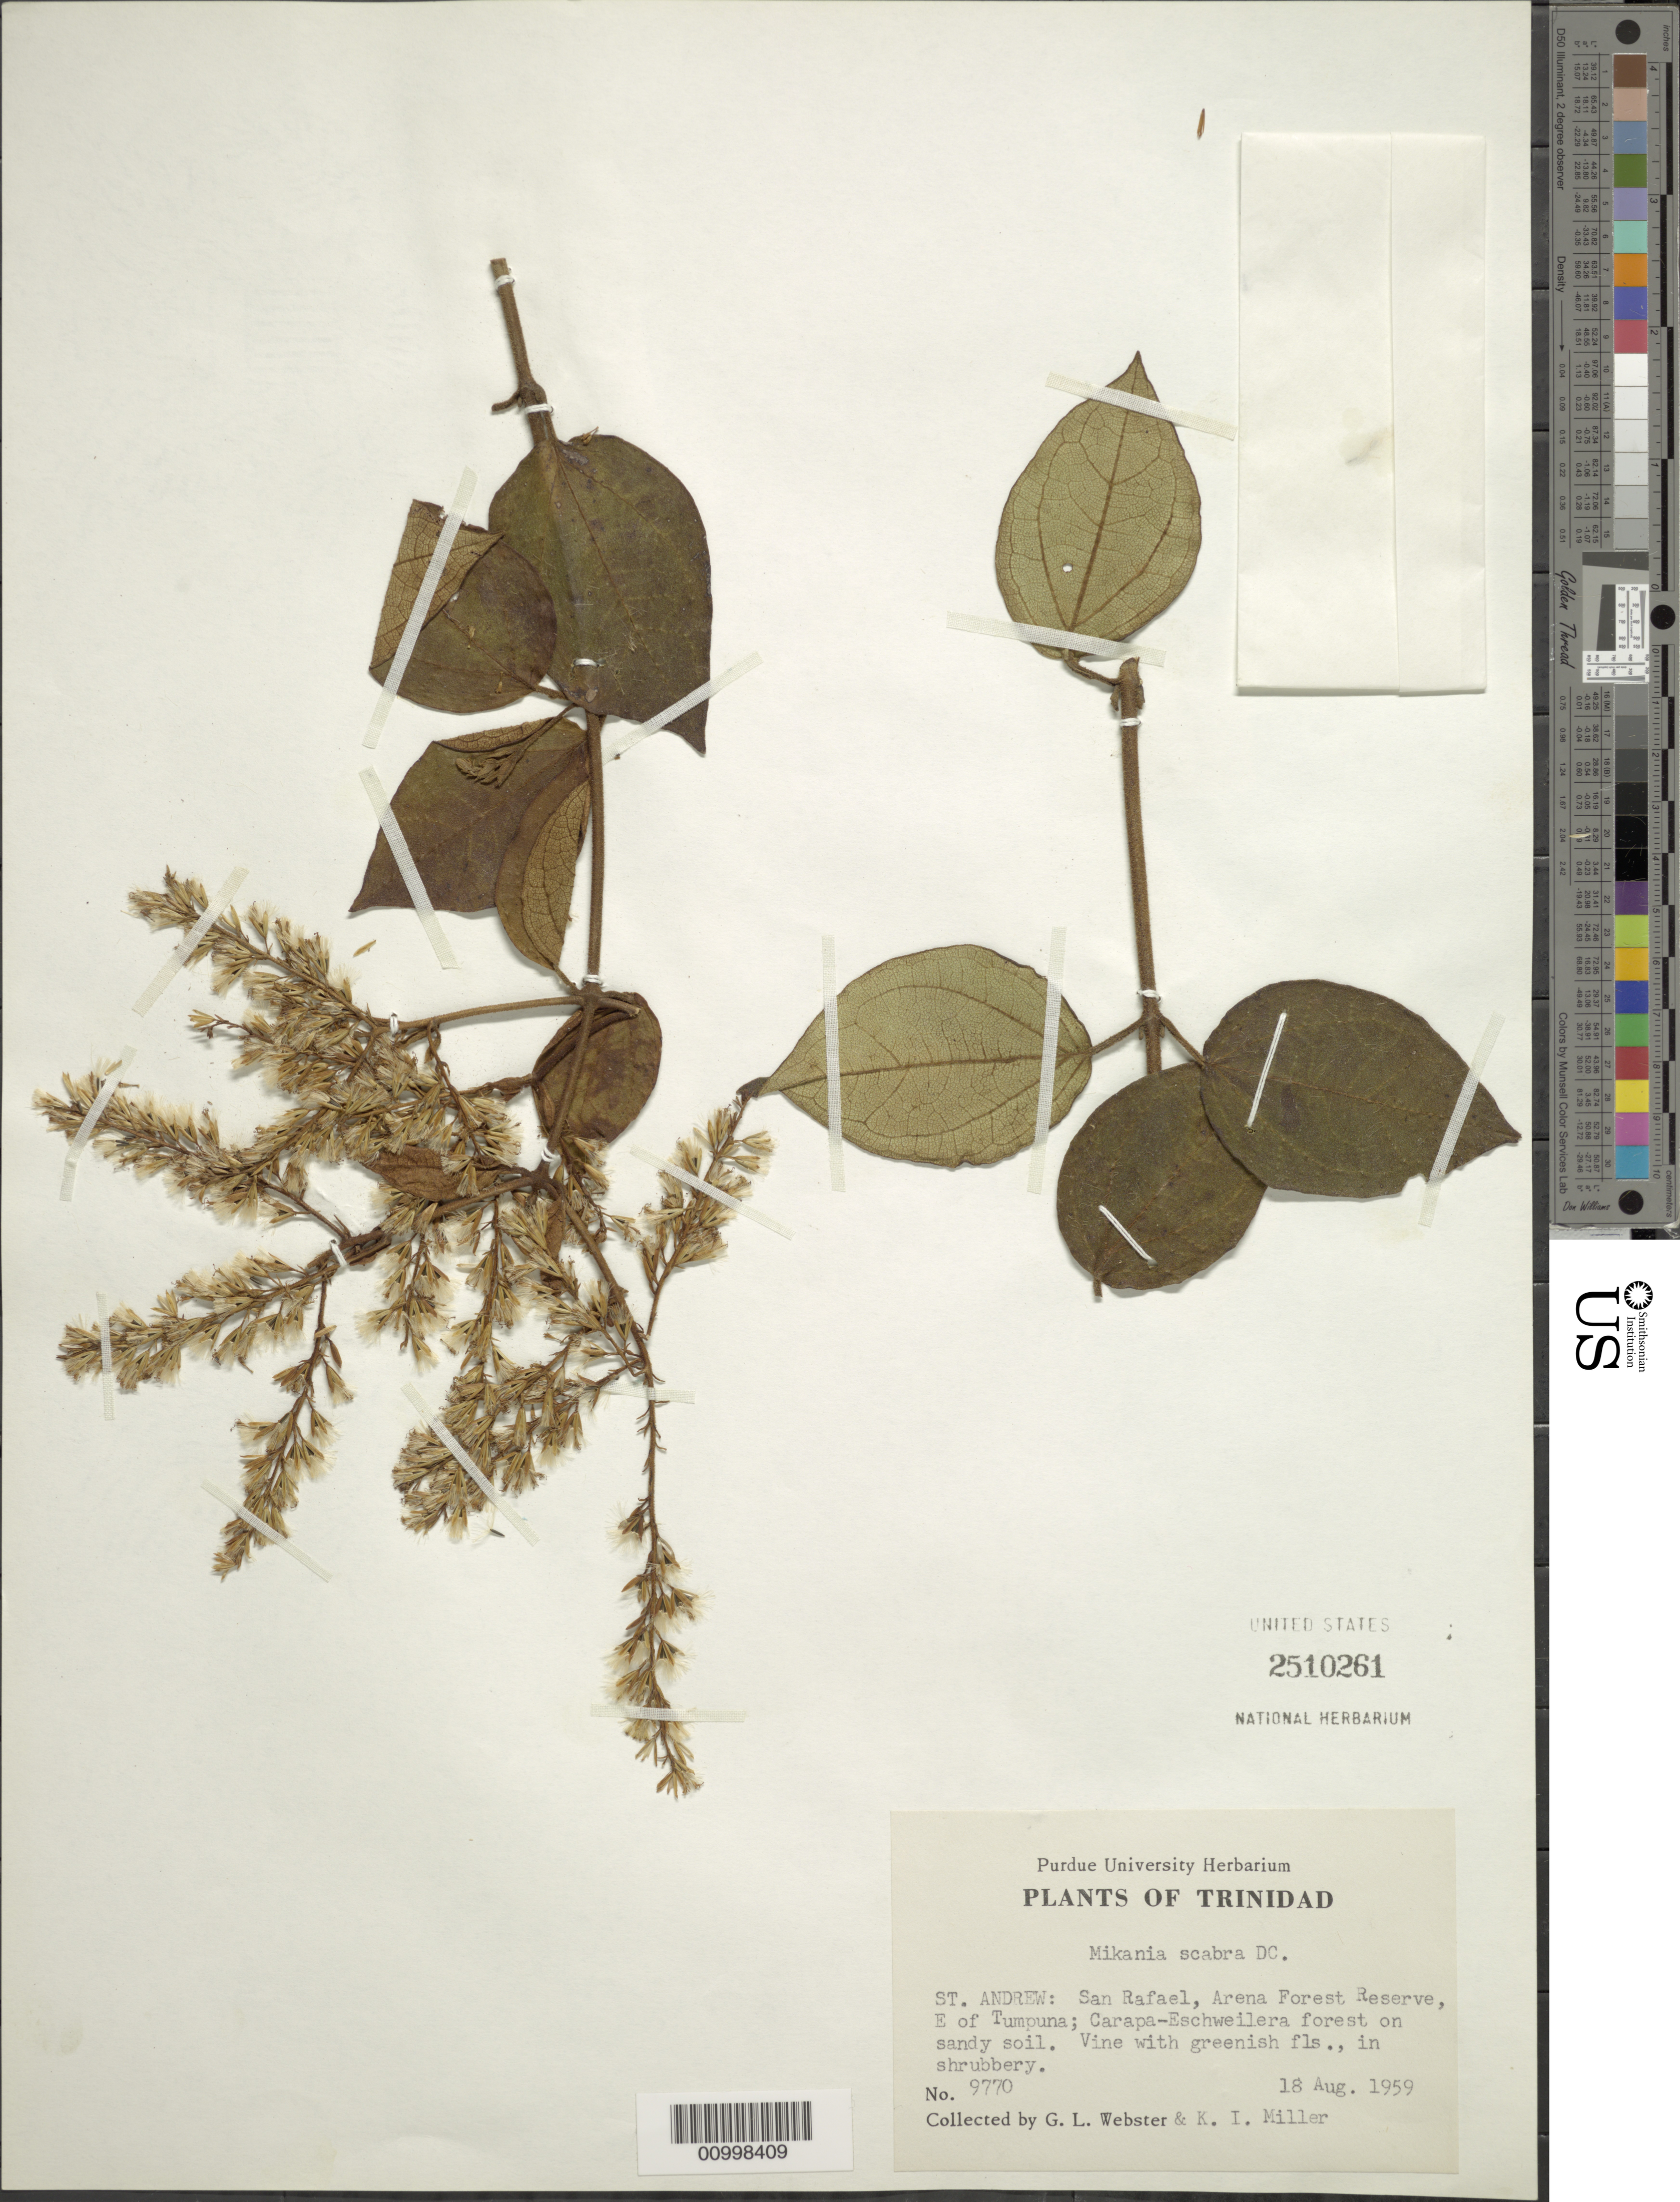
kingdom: Plantae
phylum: Tracheophyta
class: Magnoliopsida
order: Asterales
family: Asteraceae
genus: Mikania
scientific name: Mikania scabra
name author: DC.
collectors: G. L. Webster & K. Miller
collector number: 9770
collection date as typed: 18 Aug 1959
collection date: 1959-08-18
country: Trinidad and Tobago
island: Trinidad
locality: St. Andrew: San Rafael, Arena Forest Reserve, east of Tumpuna; Carapa-Eschweilera forest on sandy soil.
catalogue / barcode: US 2510261